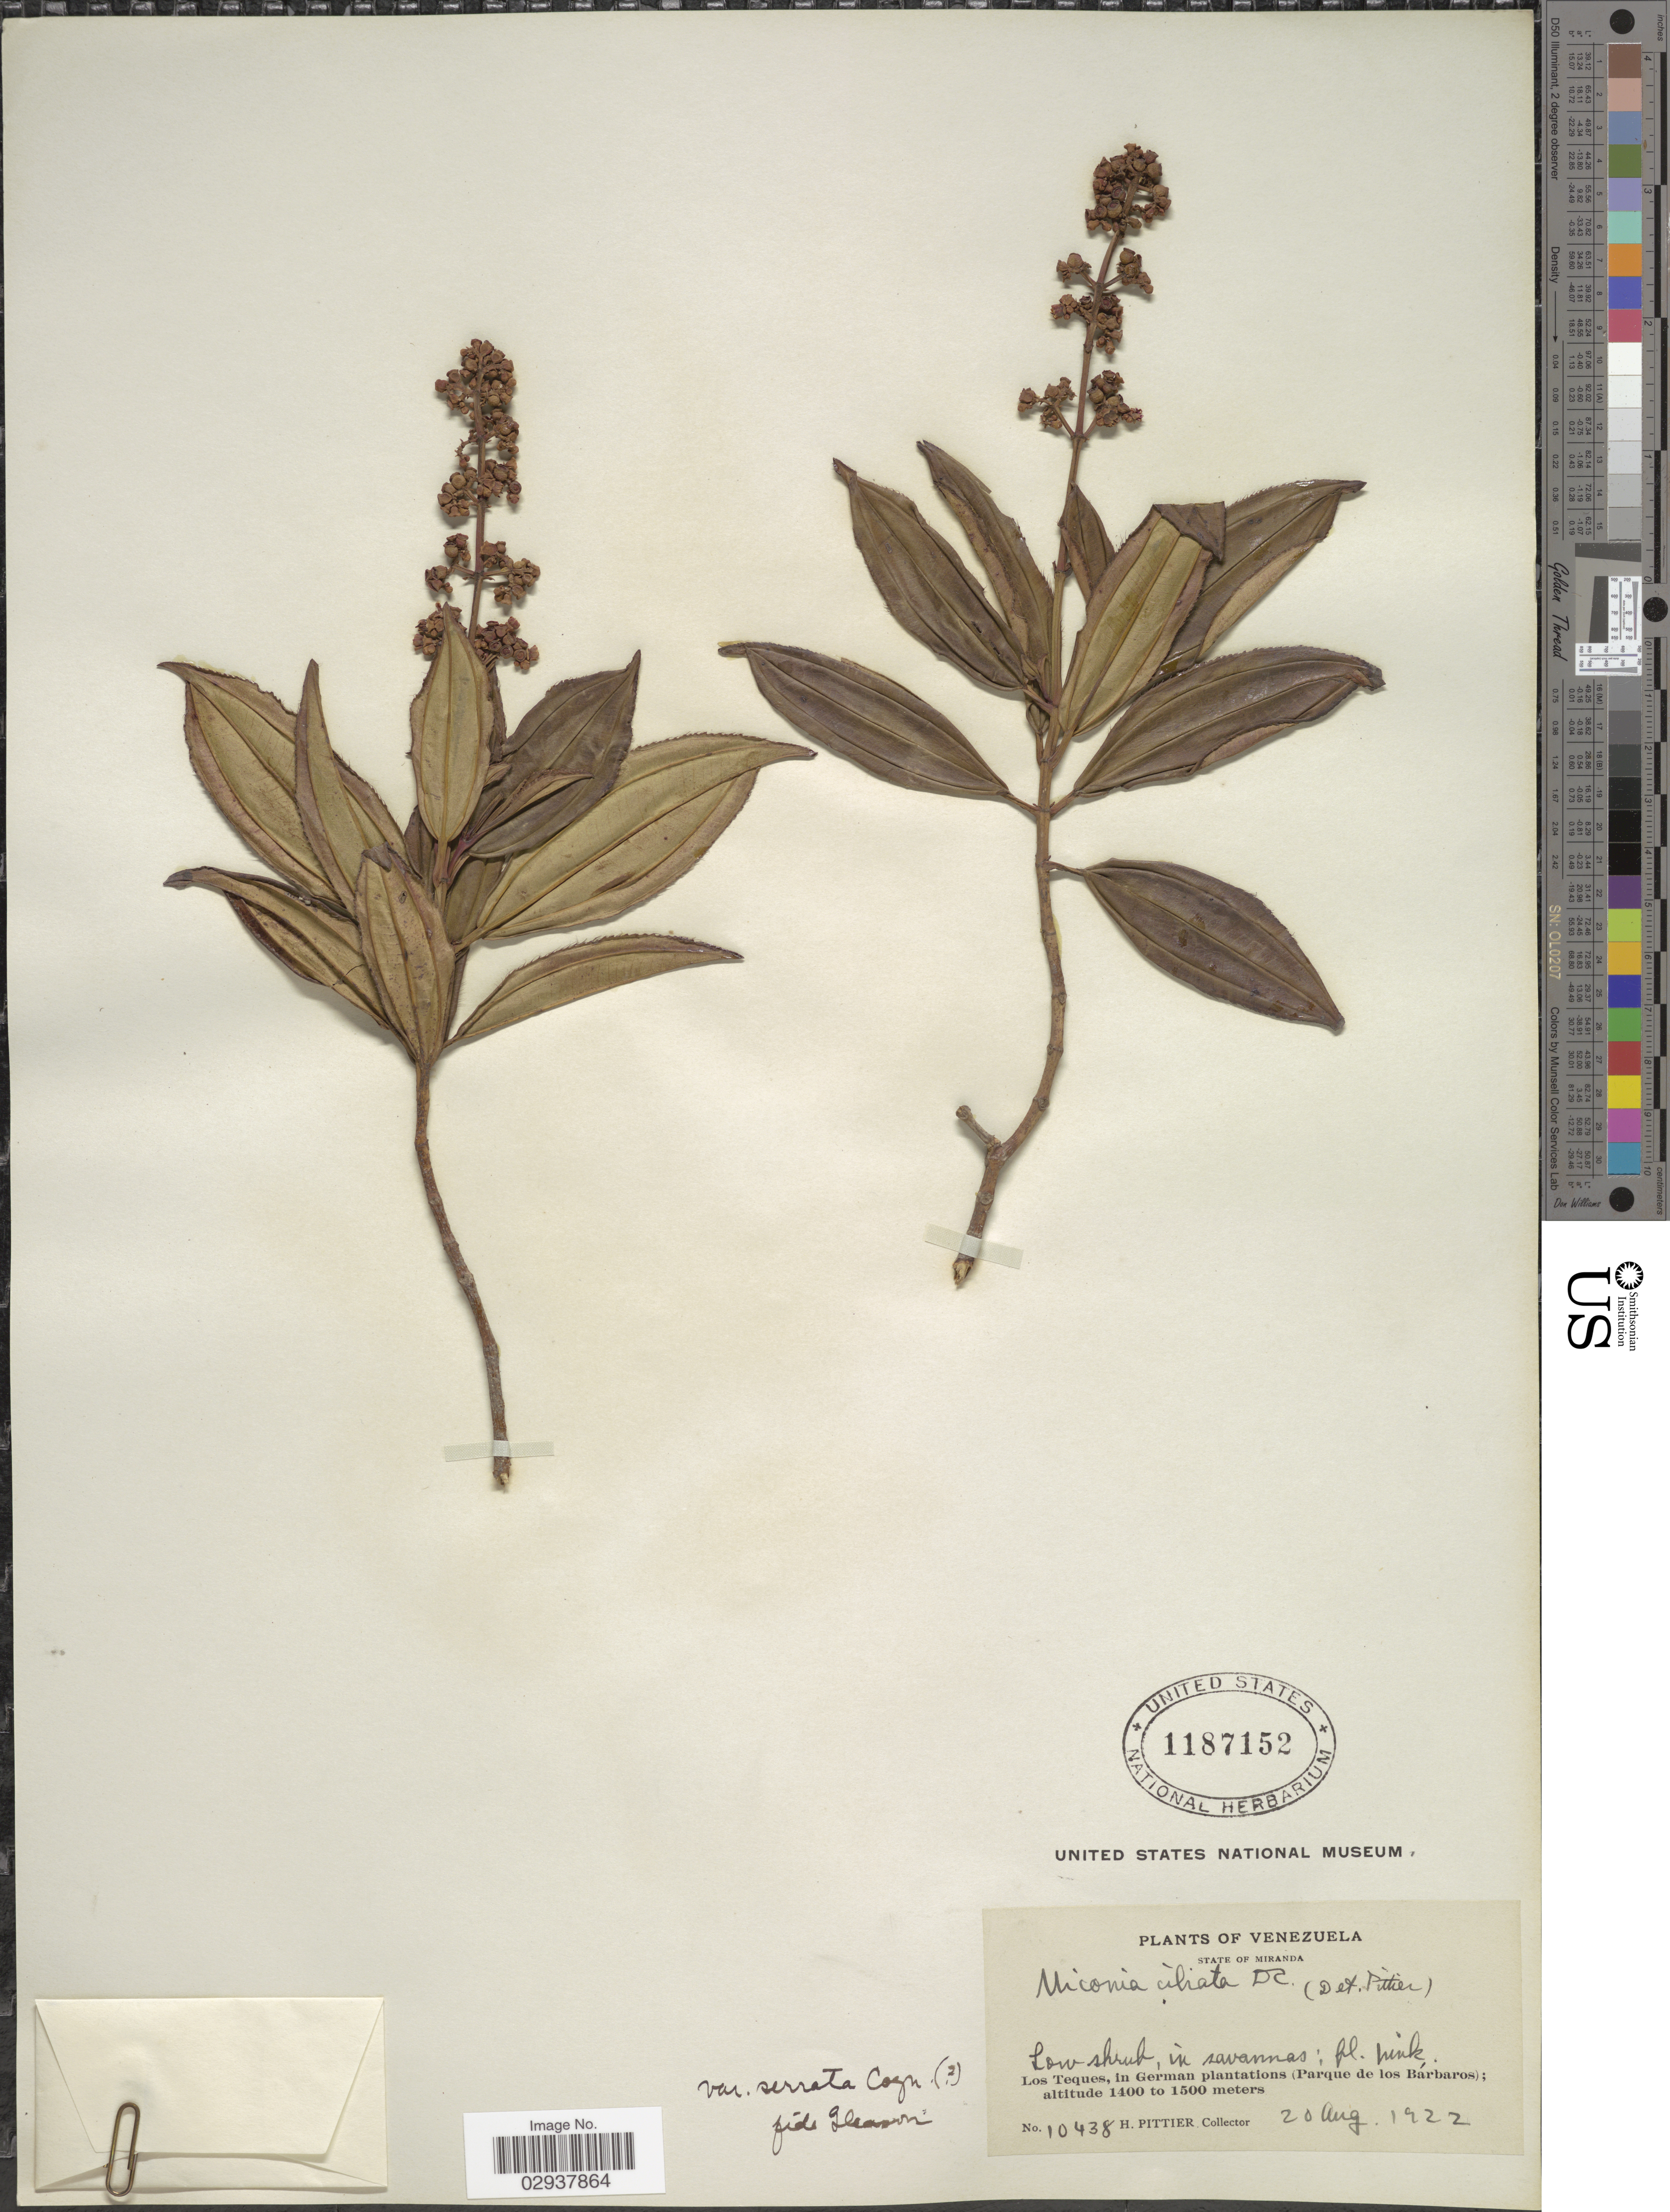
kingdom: Plantae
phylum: Tracheophyta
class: Magnoliopsida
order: Myrtales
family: Melastomataceae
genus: Miconia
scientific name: Miconia ciliata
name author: (Rich.) DC.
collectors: H. F. Pittier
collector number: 10438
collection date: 1922-08-20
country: Venezuela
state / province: Miranda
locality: State of Miranda. Los Teques, in German plantations (Parque de los Bárbaros).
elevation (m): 1400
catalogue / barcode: US 1187152